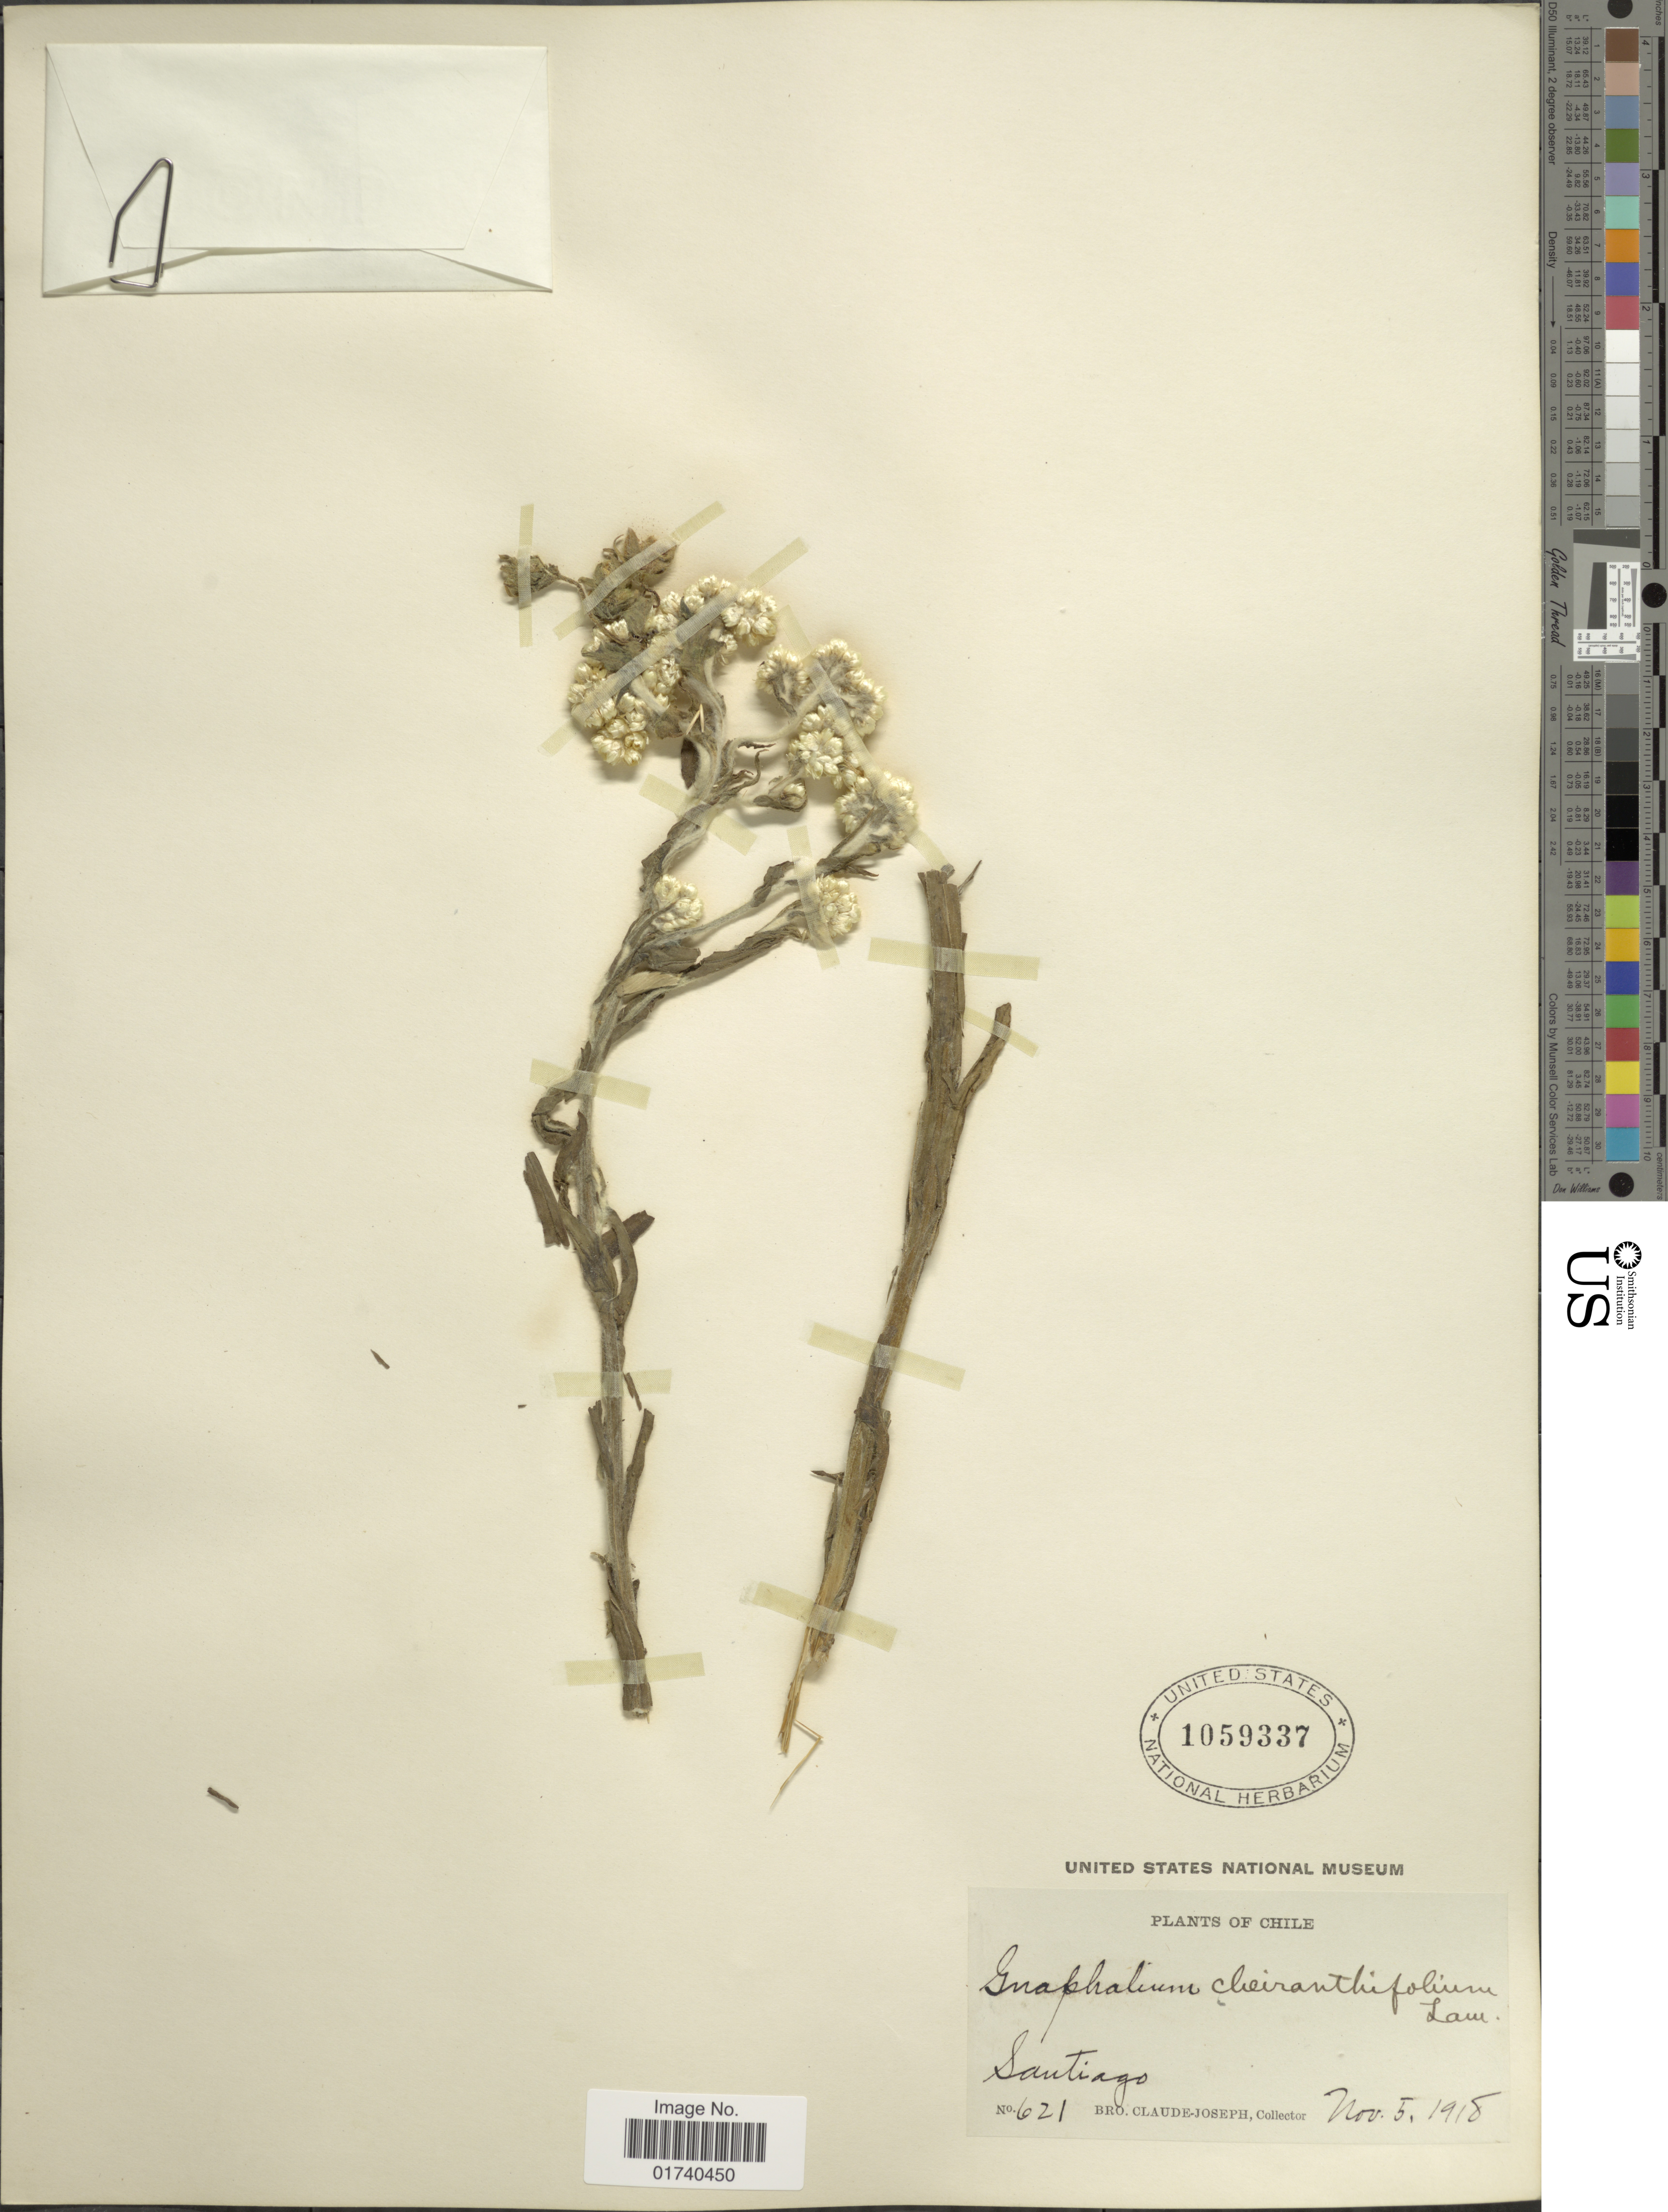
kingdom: Plantae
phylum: Tracheophyta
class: Magnoliopsida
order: Asterales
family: Asteraceae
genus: Pseudognaphalium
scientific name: Pseudognaphalium cheiranthifolium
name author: (Lam.) Hilliard & B.L. Burtt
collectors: Bro. Claude-Joseph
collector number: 621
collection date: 1918-11-05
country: Chile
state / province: Región Metropolitana (RM)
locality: Santiago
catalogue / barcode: US 1059337